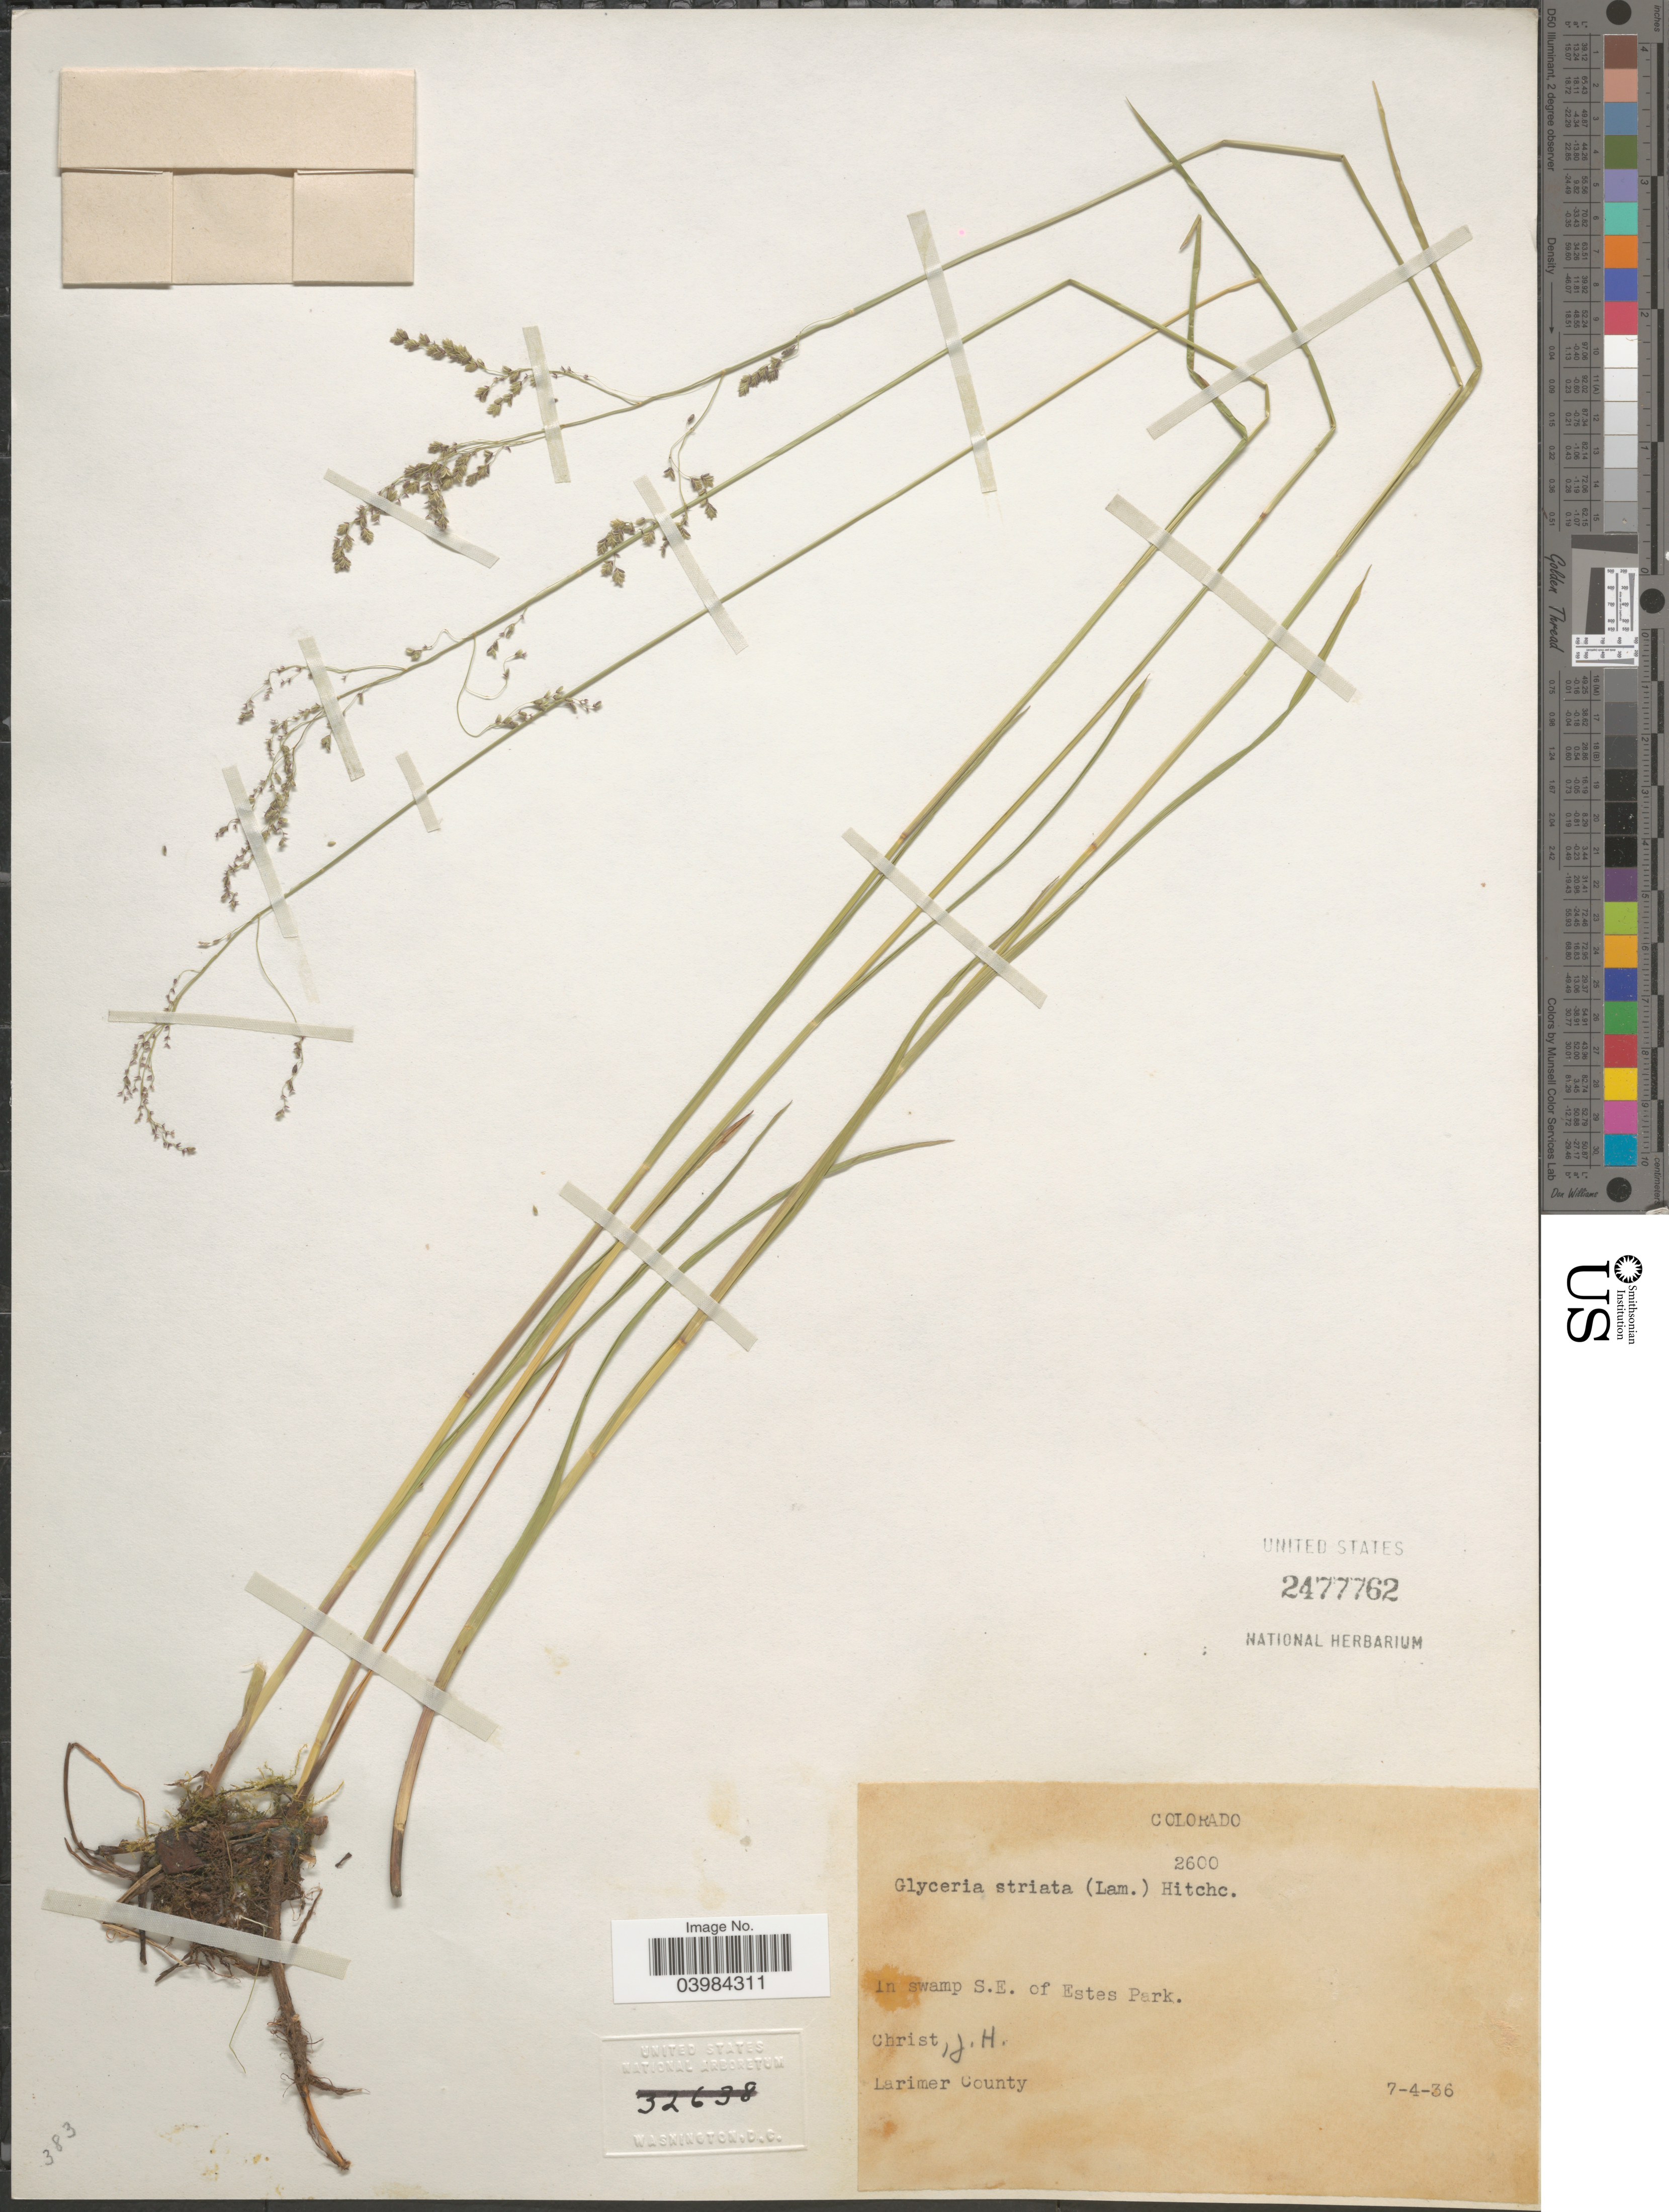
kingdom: Plantae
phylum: Tracheophyta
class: Liliopsida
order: Poales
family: Poaceae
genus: Glyceria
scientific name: Glyceria striata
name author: (Lam.) Hitchc.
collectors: J. H. Christ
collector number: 2600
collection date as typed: Transcribed d/m/y: 4/7/36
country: United States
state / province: Colorado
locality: In swamp S.E. of Estes Park. Larimer County.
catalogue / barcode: US 2477762